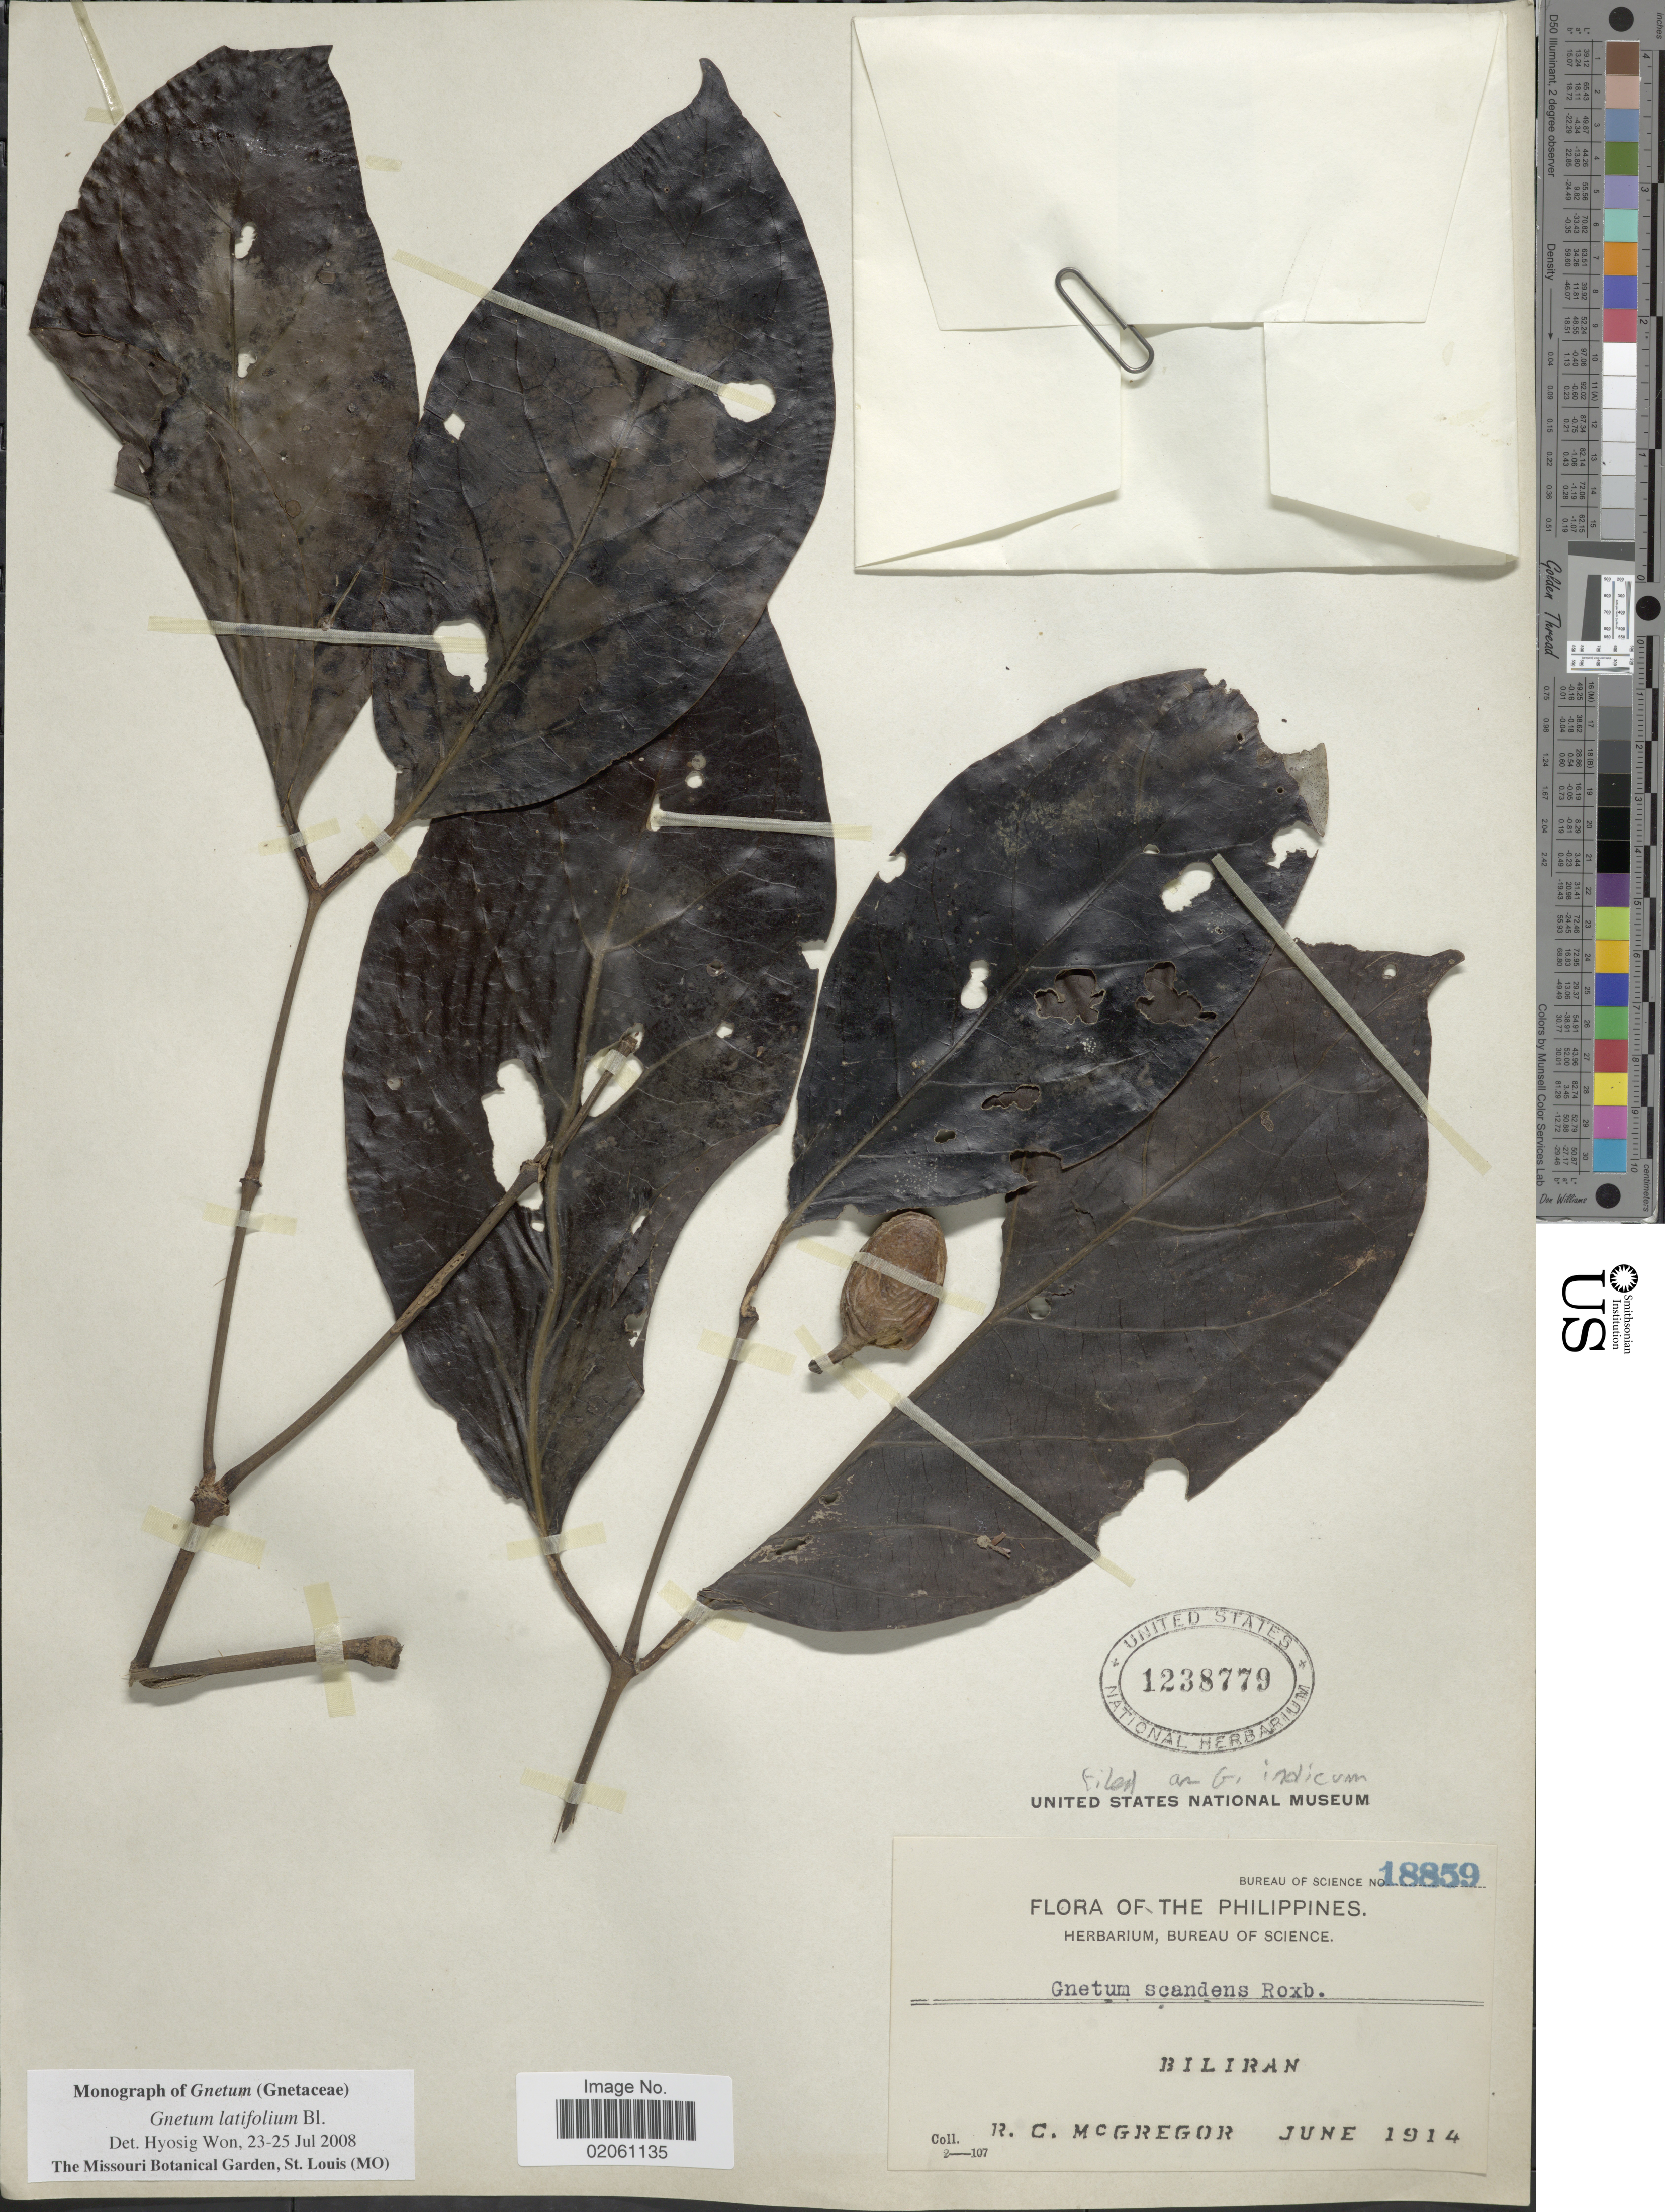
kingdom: Plantae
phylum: Tracheophyta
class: Gnetopsida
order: Gnetales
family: Gnetaceae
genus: Gnetum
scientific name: Gnetum indicum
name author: (Lour.) Merr.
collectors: R. C. McGregor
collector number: Bureau of Science 18859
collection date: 1914-06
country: Philippines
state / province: Eastern Visayas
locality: Biliran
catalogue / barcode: US 1238779